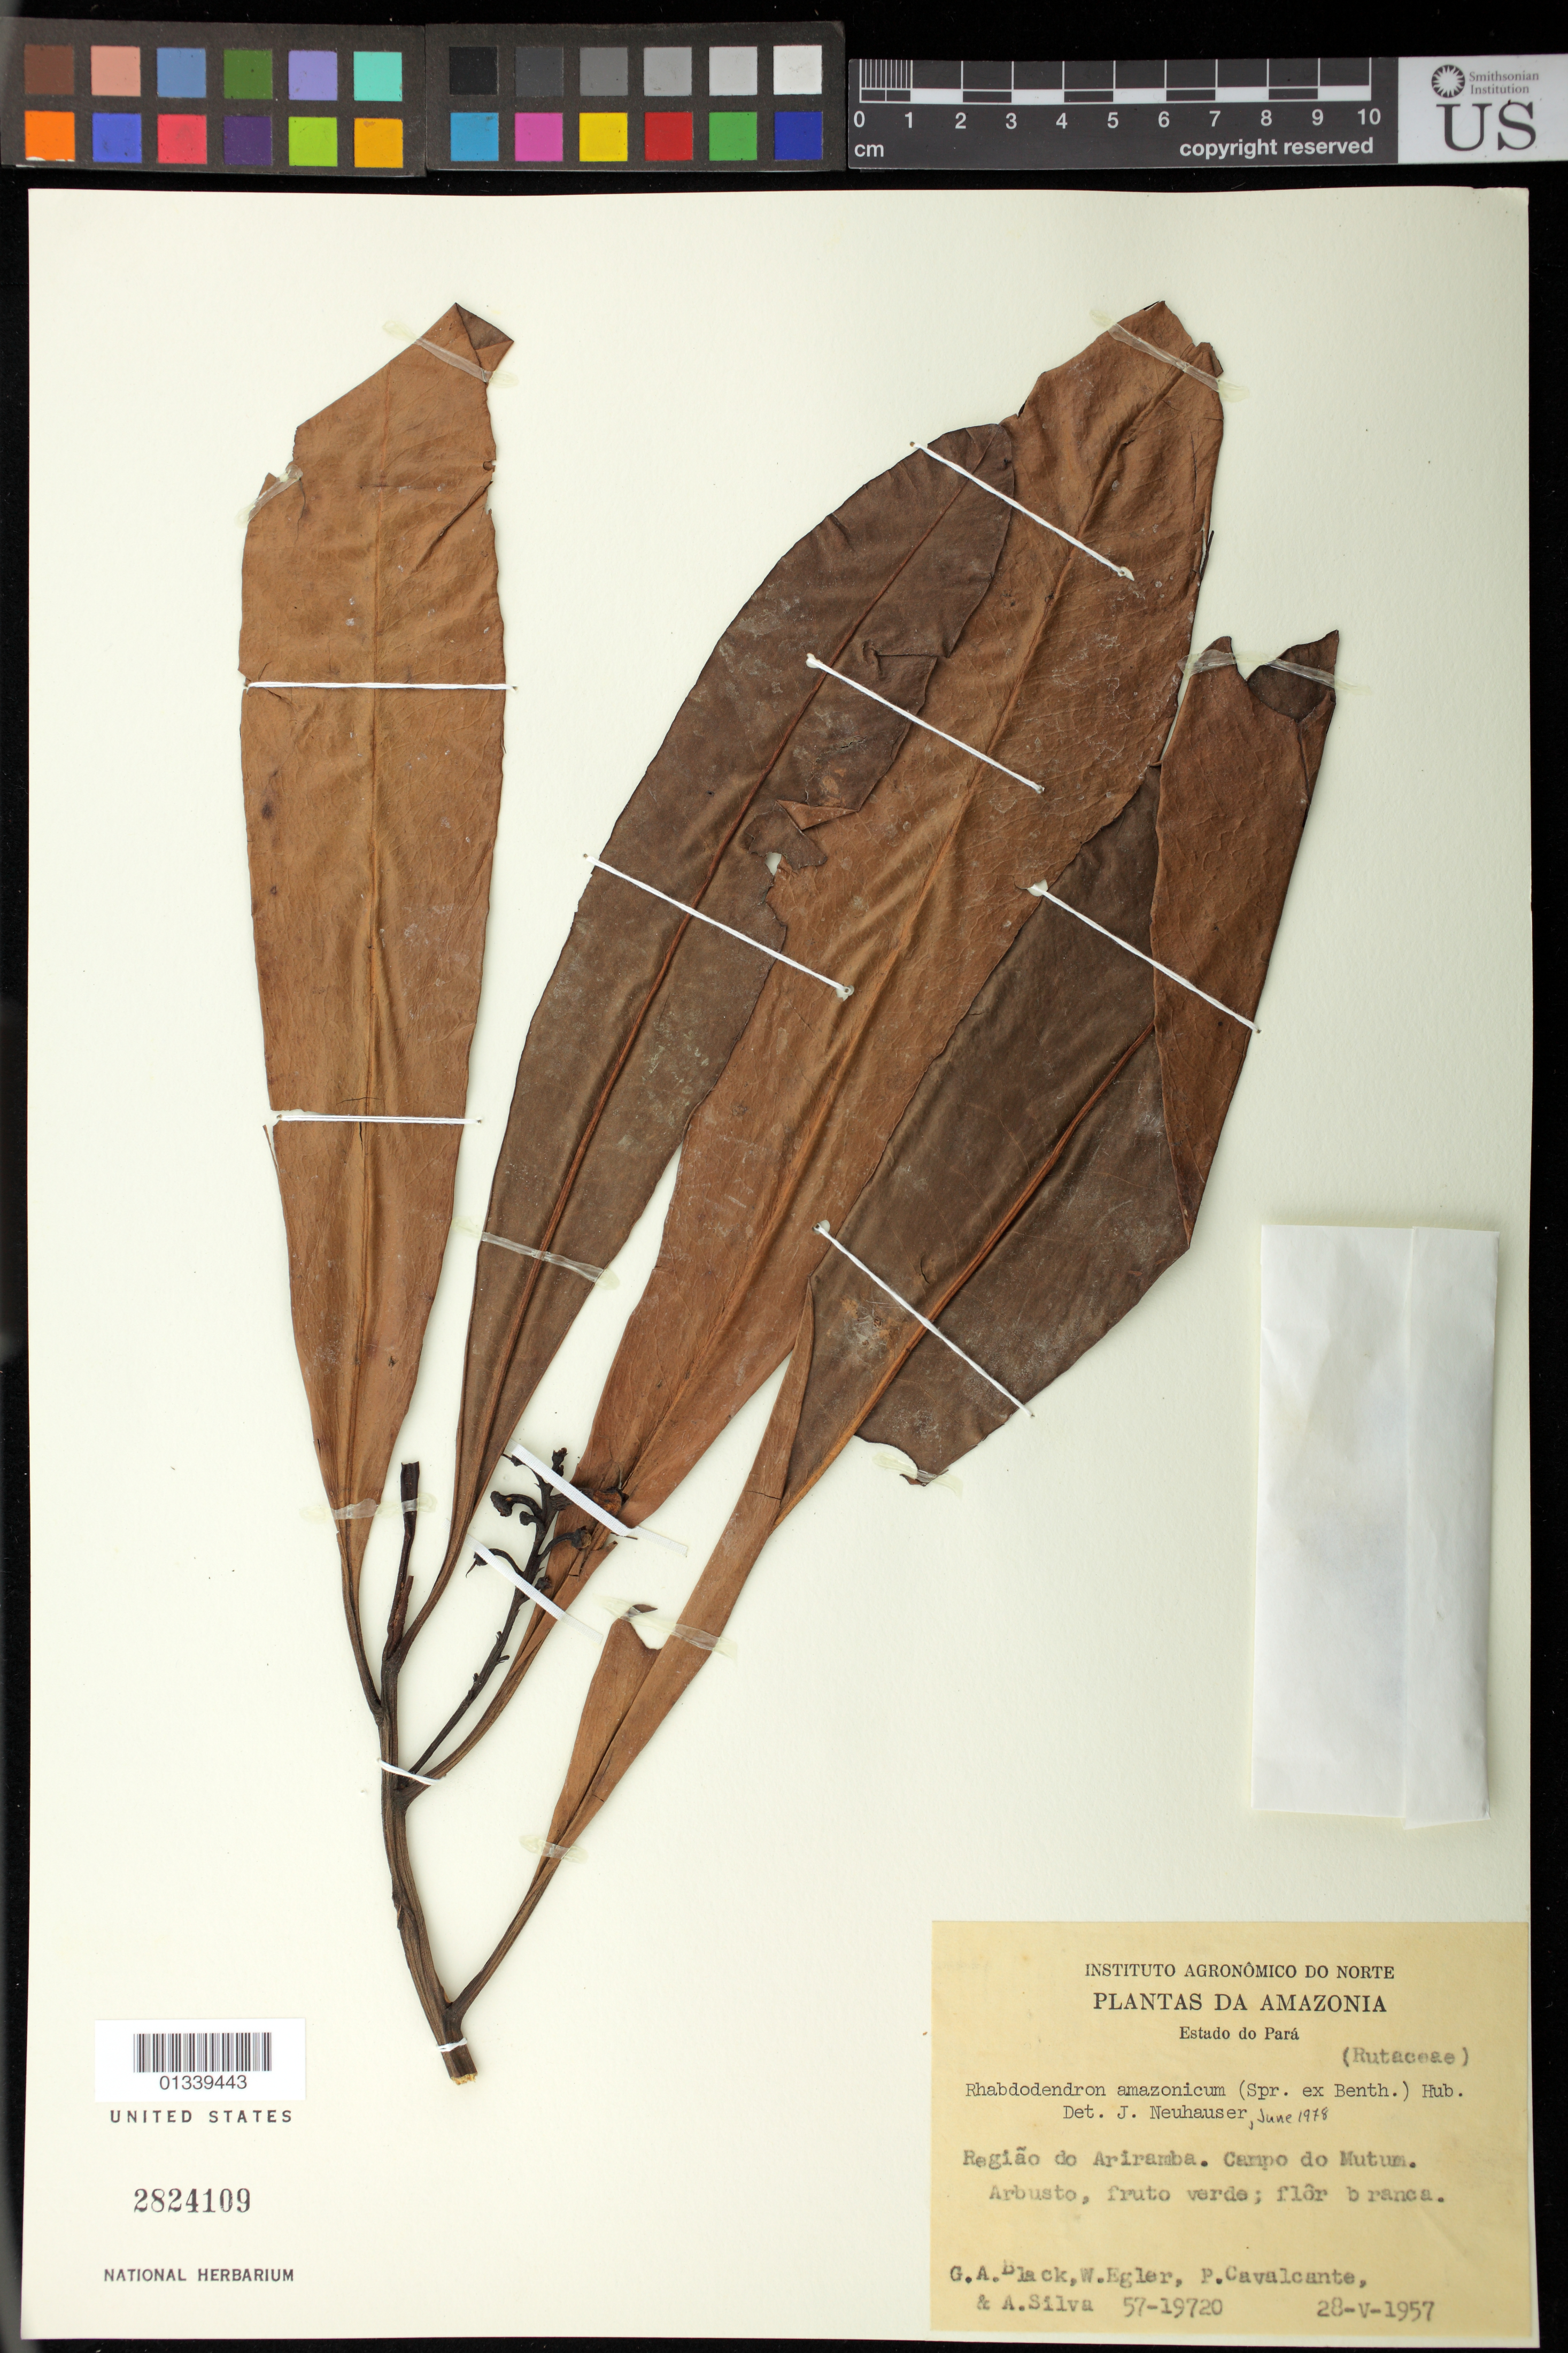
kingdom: Plantae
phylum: Tracheophyta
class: Magnoliopsida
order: Caryophyllales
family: Rhabdodendraceae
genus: Rhabdodendron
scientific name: Rhabdodendron amazonicum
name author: (Spruce ex Benth.) Huber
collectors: G. A. Black, W. A. Egler, P. B. Cavalcante & A. Silva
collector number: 57-19720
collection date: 1957-05-28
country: Brazil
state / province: Pará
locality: Região do Ariramba. Campo do Mutum.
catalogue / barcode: US 2824109